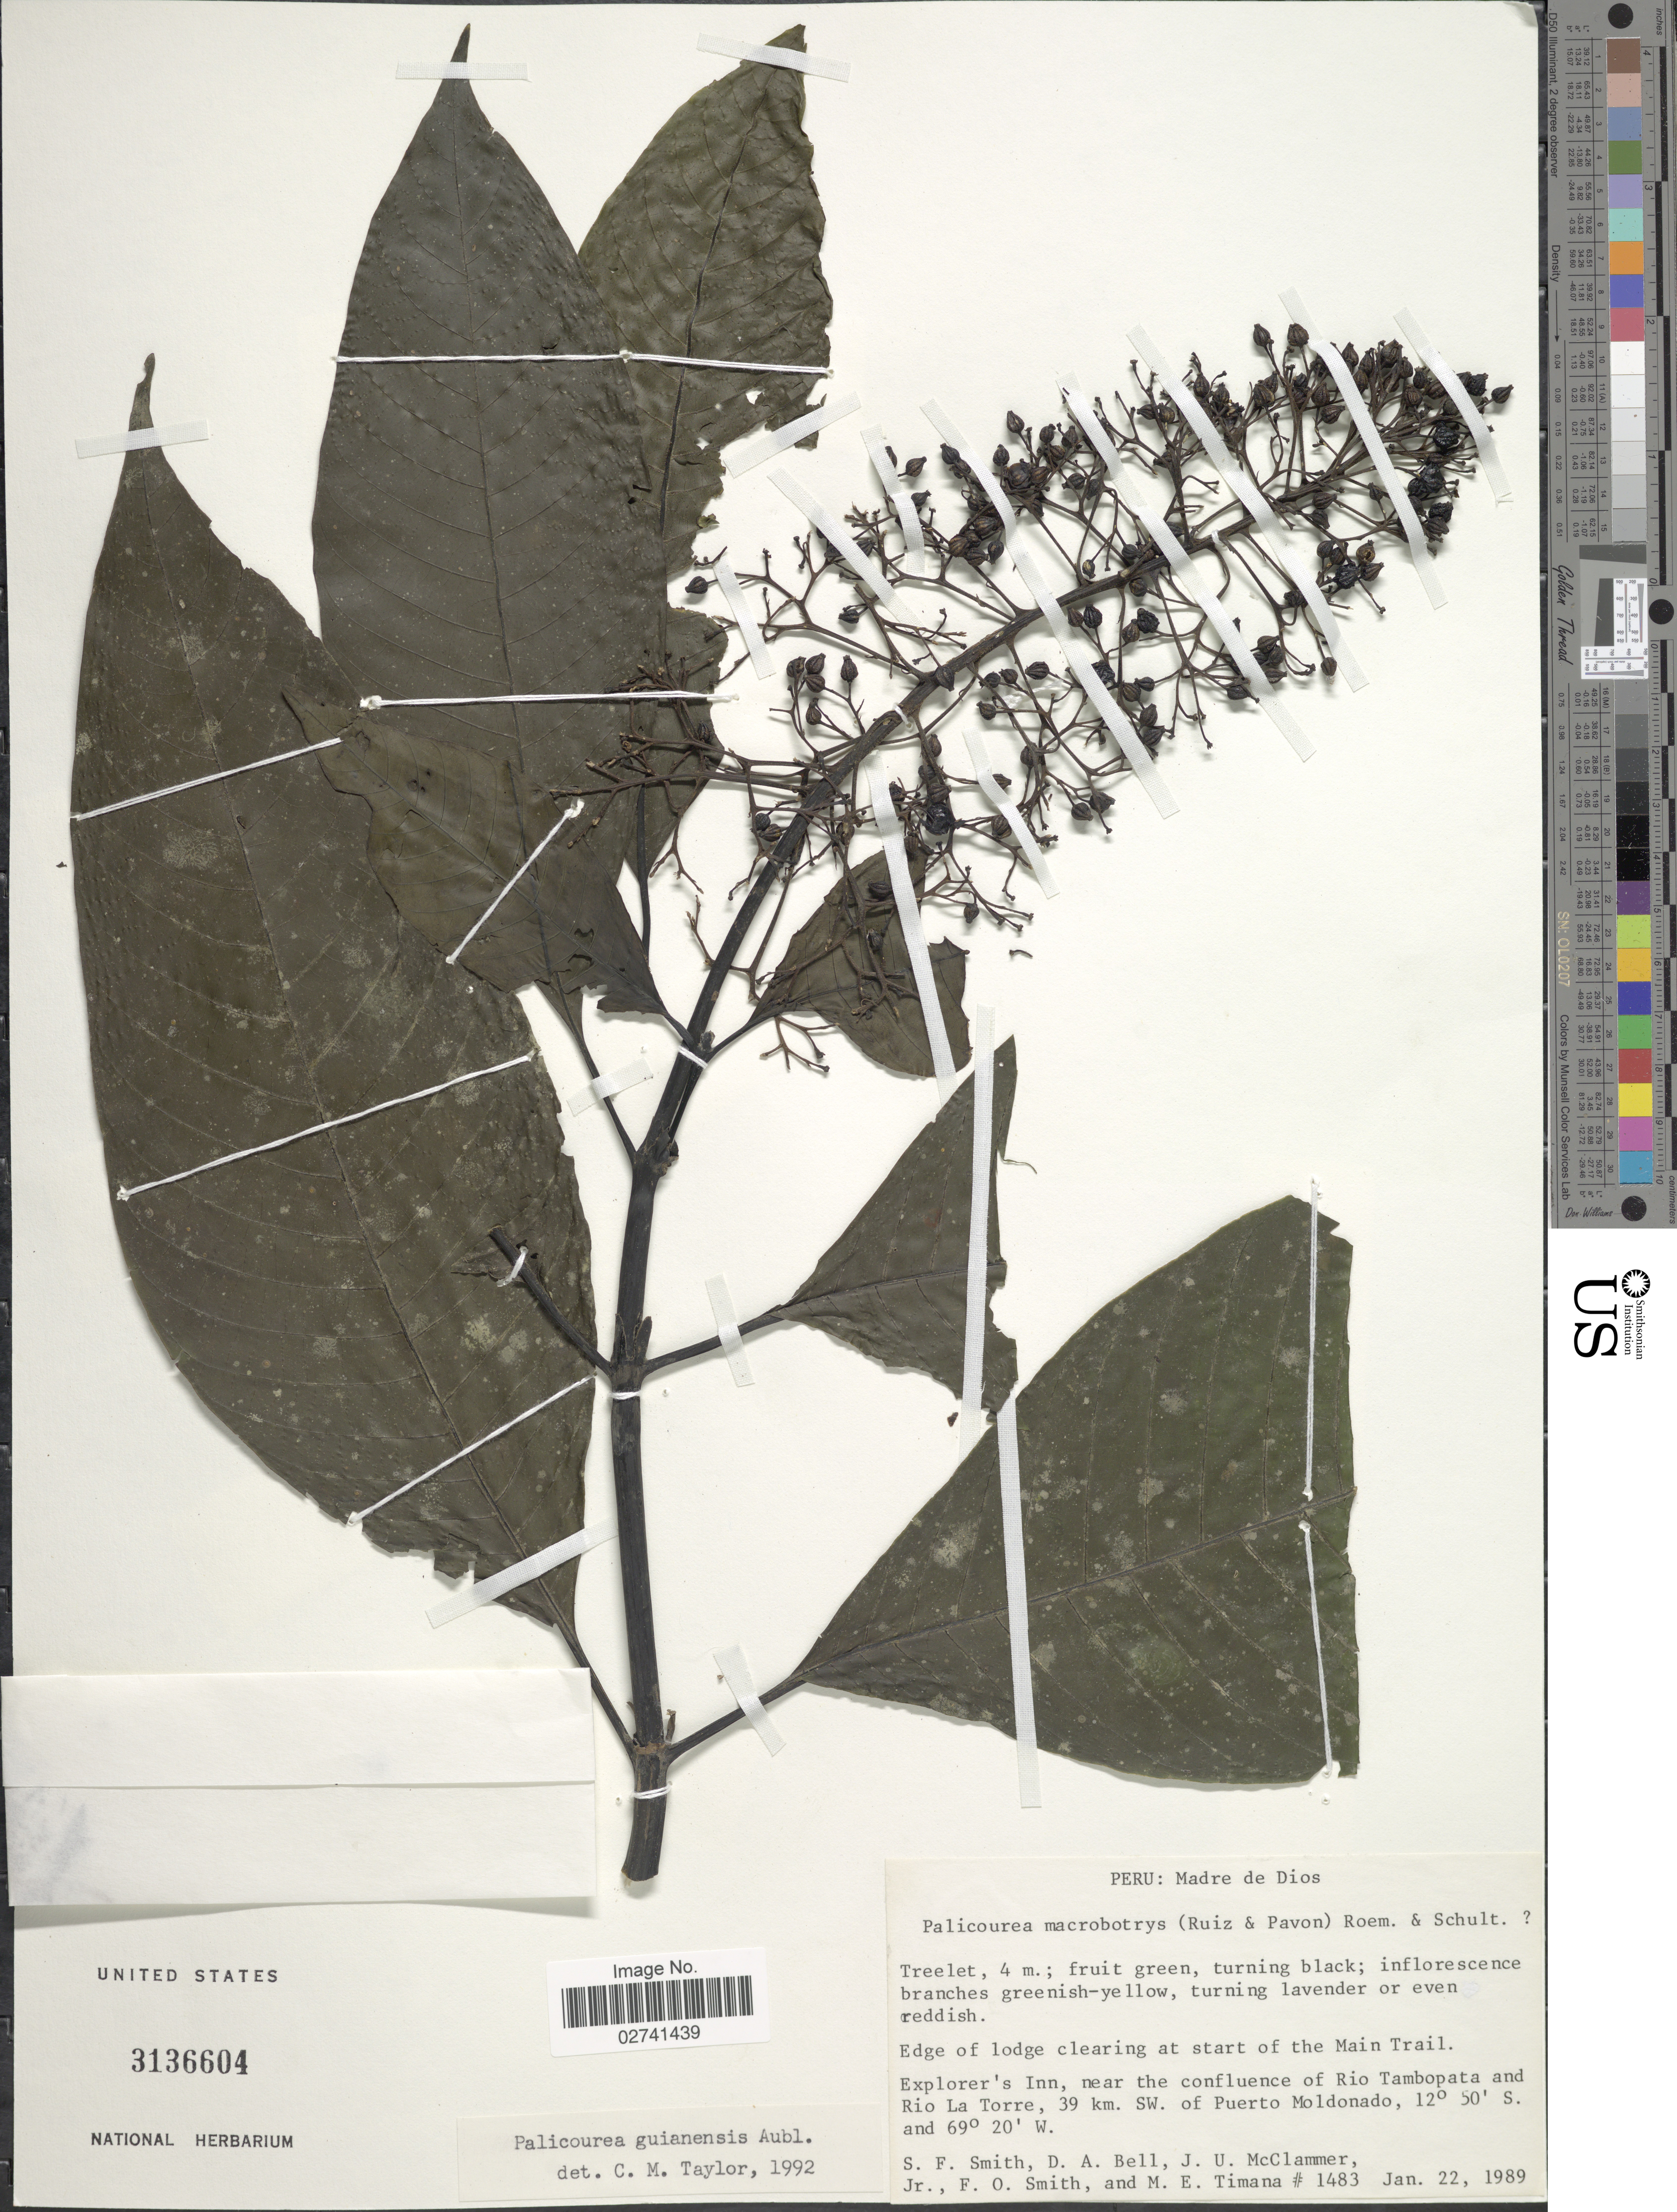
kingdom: Plantae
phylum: Tracheophyta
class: Magnoliopsida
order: Gentianales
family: Rubiaceae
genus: Palicourea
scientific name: Palicourea guianensis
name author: Aubl.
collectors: S.F. Smith, D. A. Bell, J. McClammer & F. Smith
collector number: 1483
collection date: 1989-01-22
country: Peru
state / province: Madre de Dios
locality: Edge of lodge clearing at start of the Main Trail. Explorer's Inn, near the confluence of Rio Tambopata and Rio La Torre, 39 km. SW. of Puerto Moldonado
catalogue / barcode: US 3136604